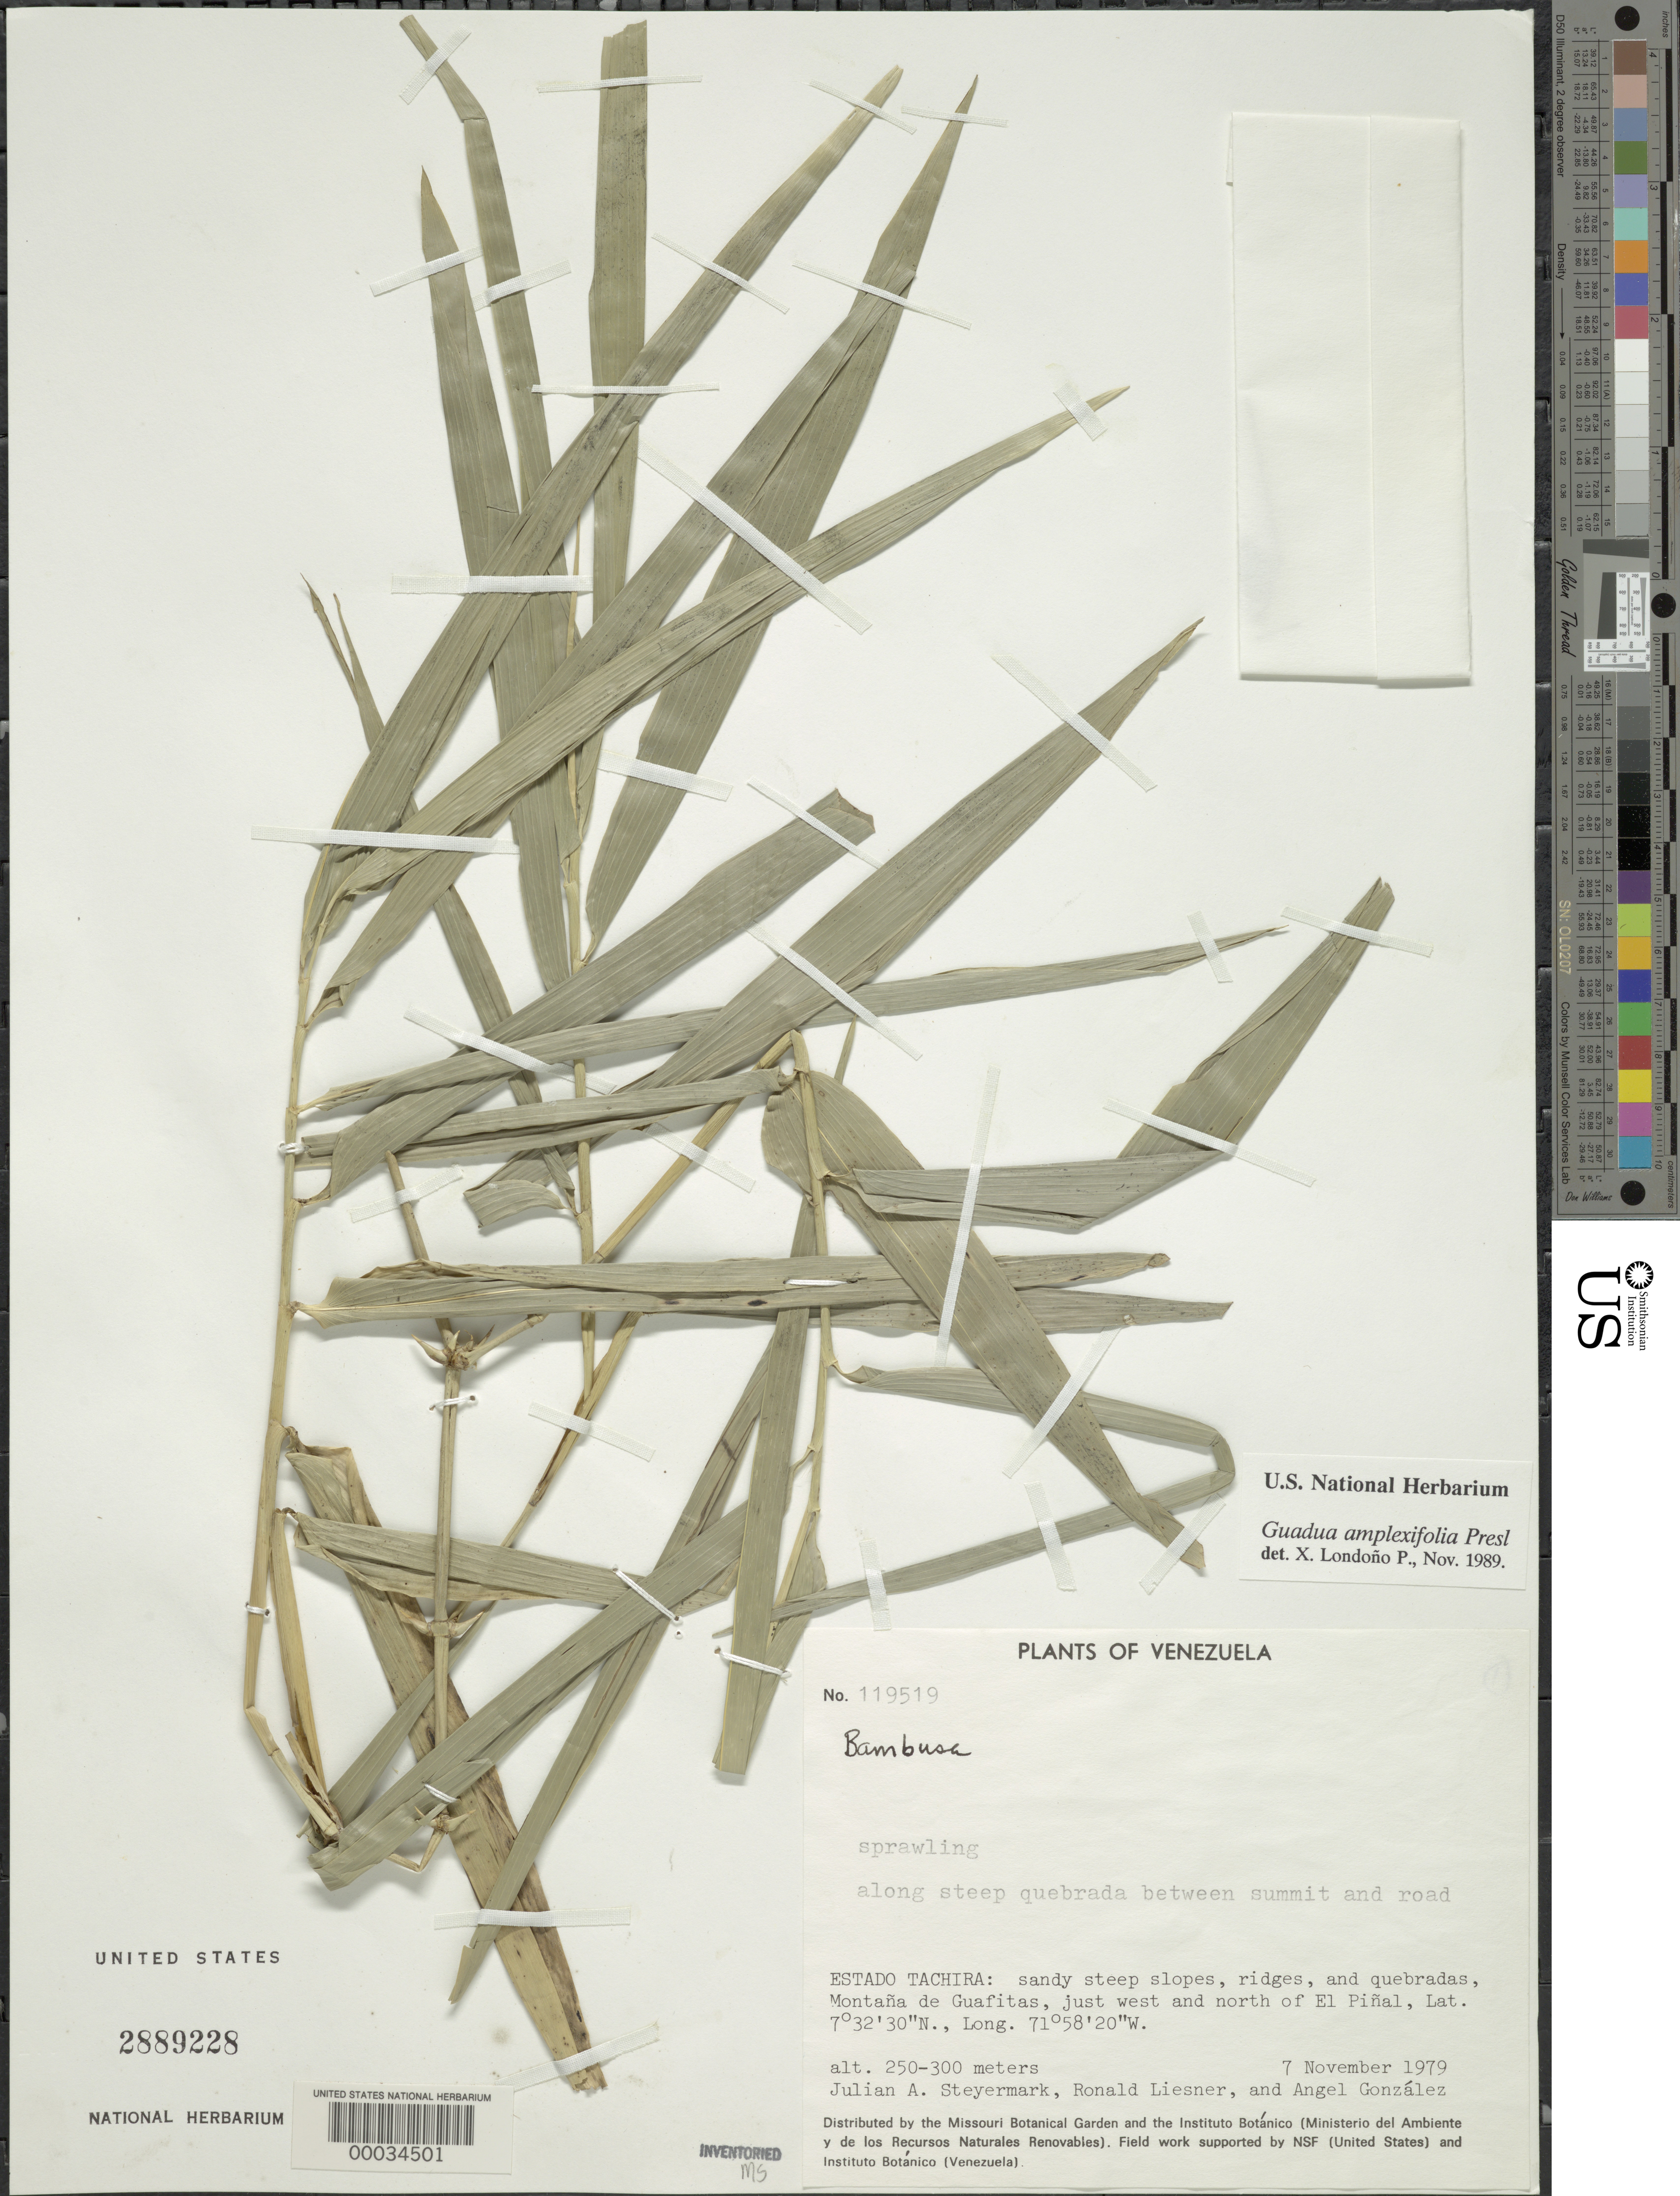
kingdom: Plantae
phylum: Tracheophyta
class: Liliopsida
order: Poales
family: Poaceae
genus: Guadua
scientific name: Guadua amplexifolia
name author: J. Presl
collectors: J. Steyermark, R. L. Liesner & A. C. González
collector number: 119519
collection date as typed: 07 Nov 1979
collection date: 1979-11-07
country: Venezuela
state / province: Tachira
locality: Montana de guafitas, just w and n of el pinal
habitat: Sandy steep slopes, ridges, and quebradas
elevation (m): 250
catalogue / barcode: US 2889228